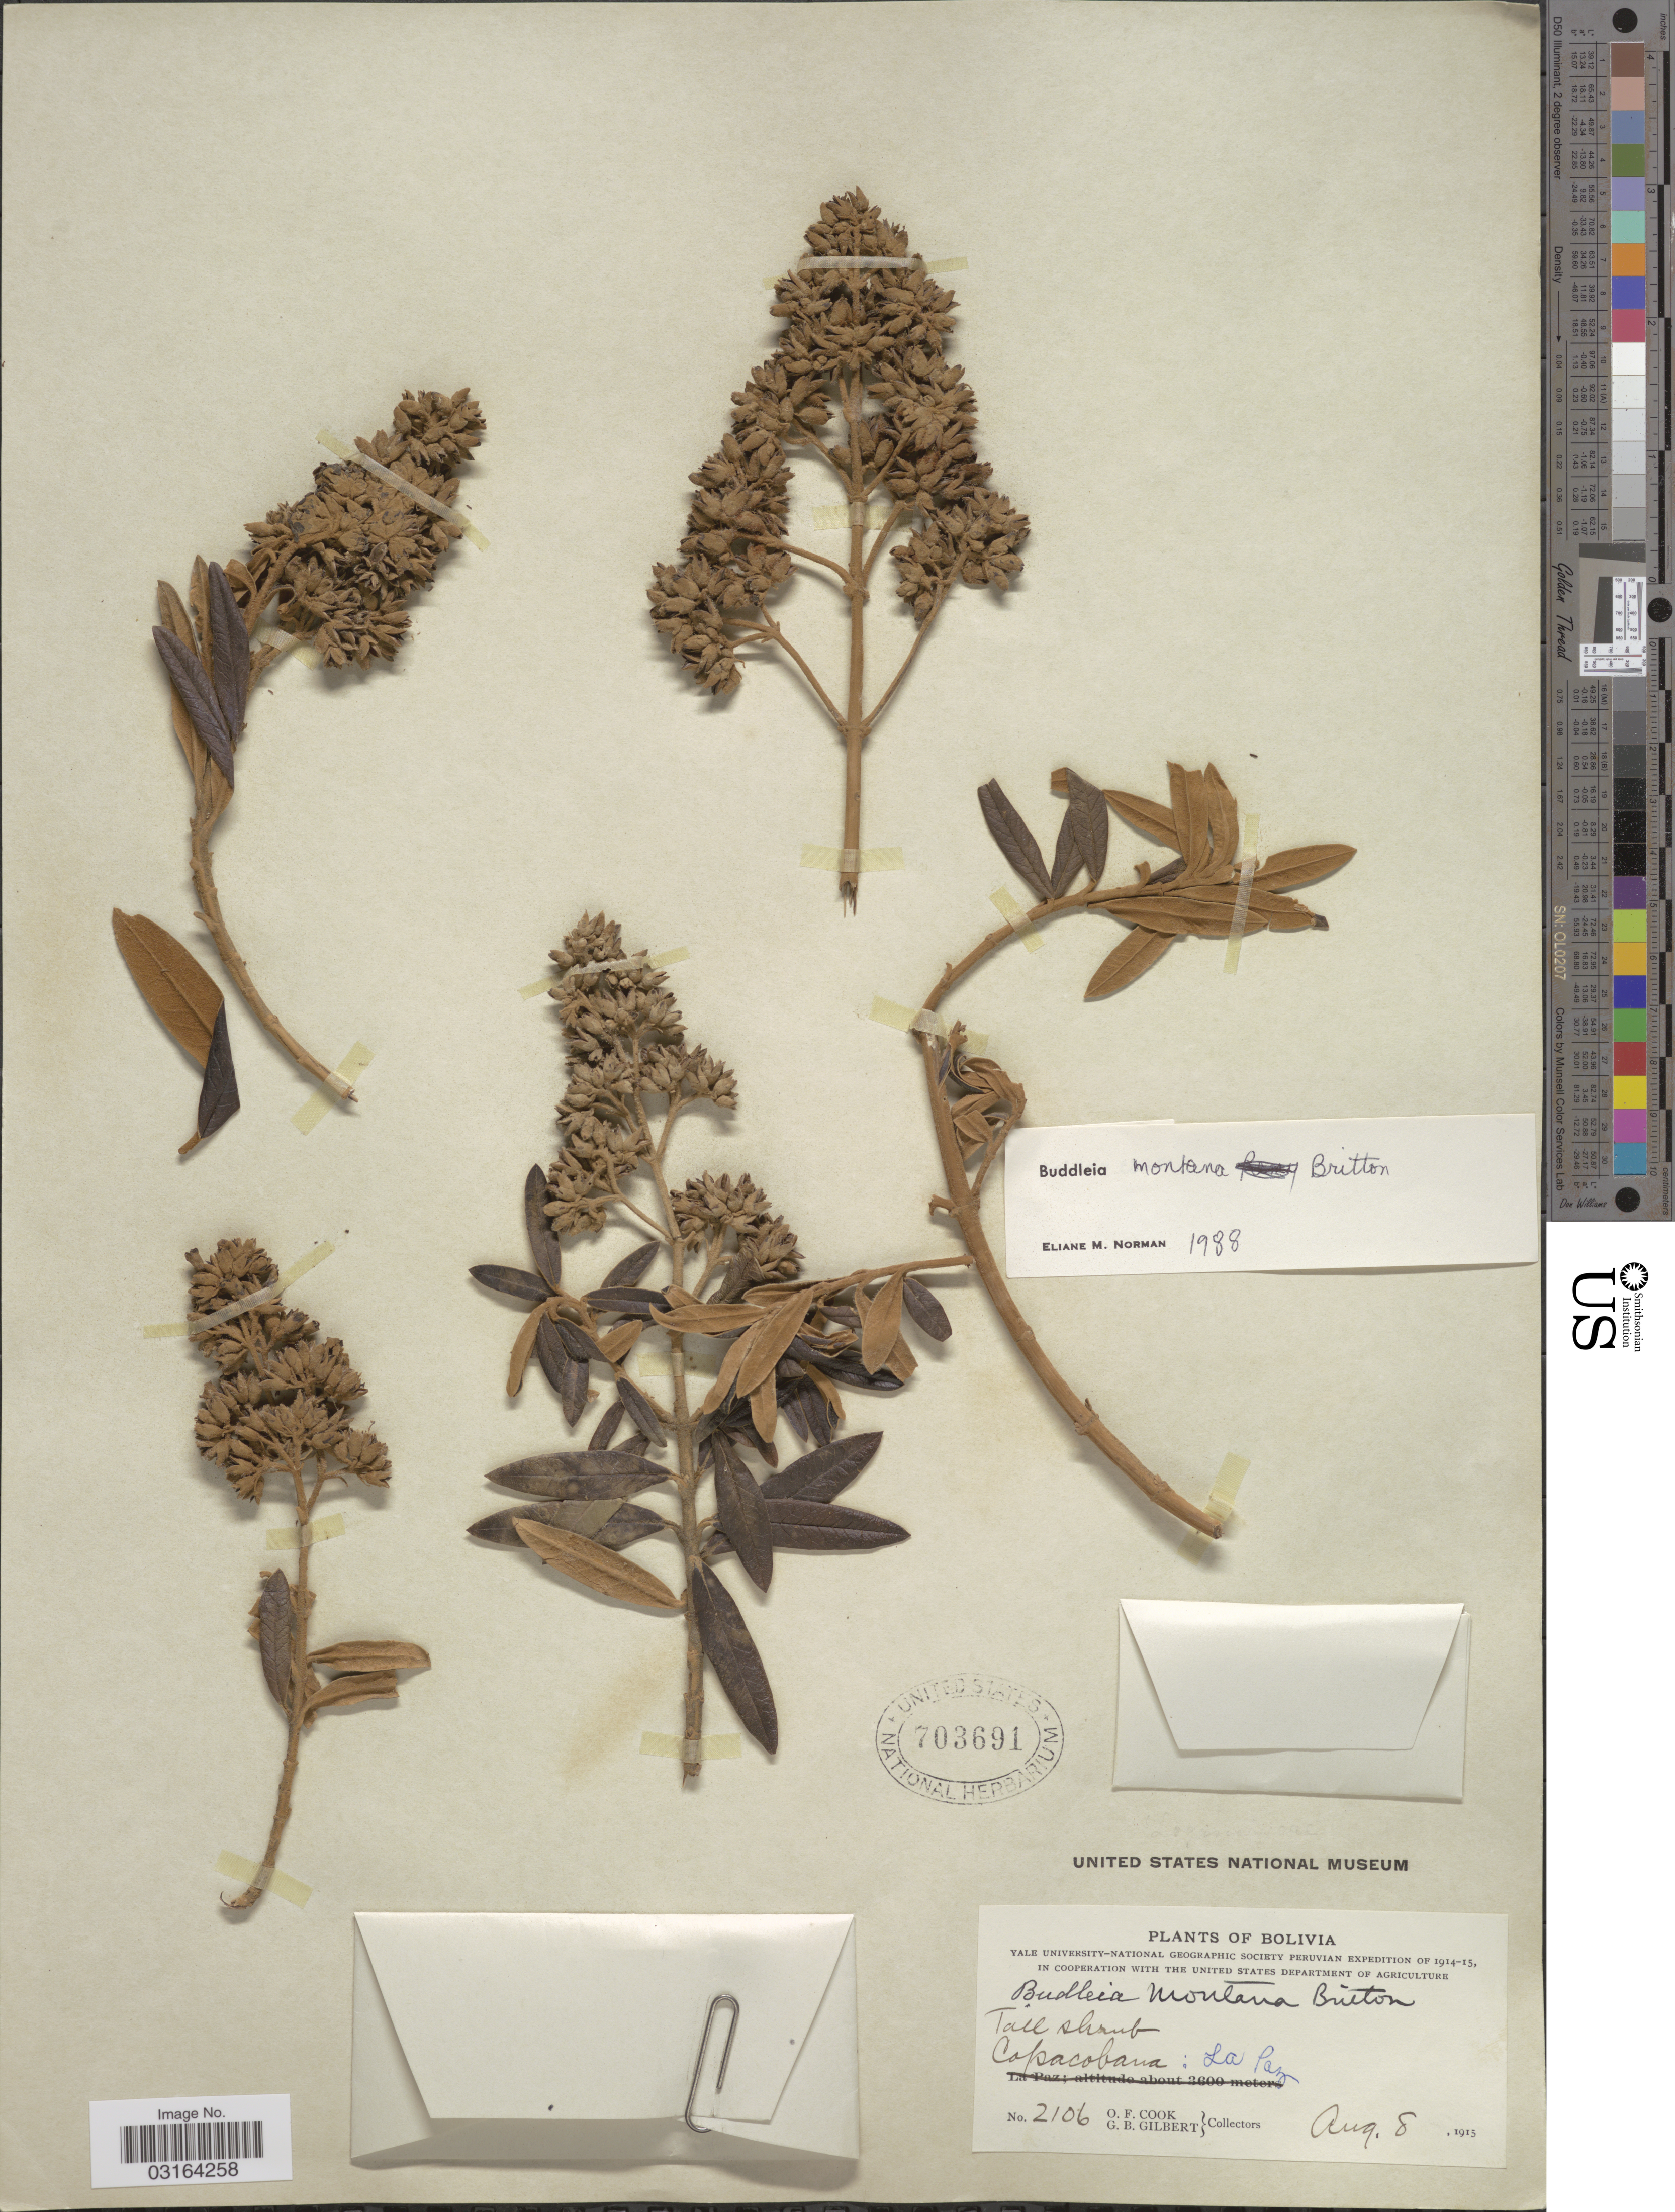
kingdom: Plantae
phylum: Tracheophyta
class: Magnoliopsida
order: Lamiales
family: Scrophulariaceae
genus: Buddleja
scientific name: Buddleja coriacea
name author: Remy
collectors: O. F. Cook & G. B. Gilbert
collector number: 2106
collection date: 1915-08-08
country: Bolivia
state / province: La Paz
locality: Capacobana: La Paz.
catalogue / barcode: US 703691